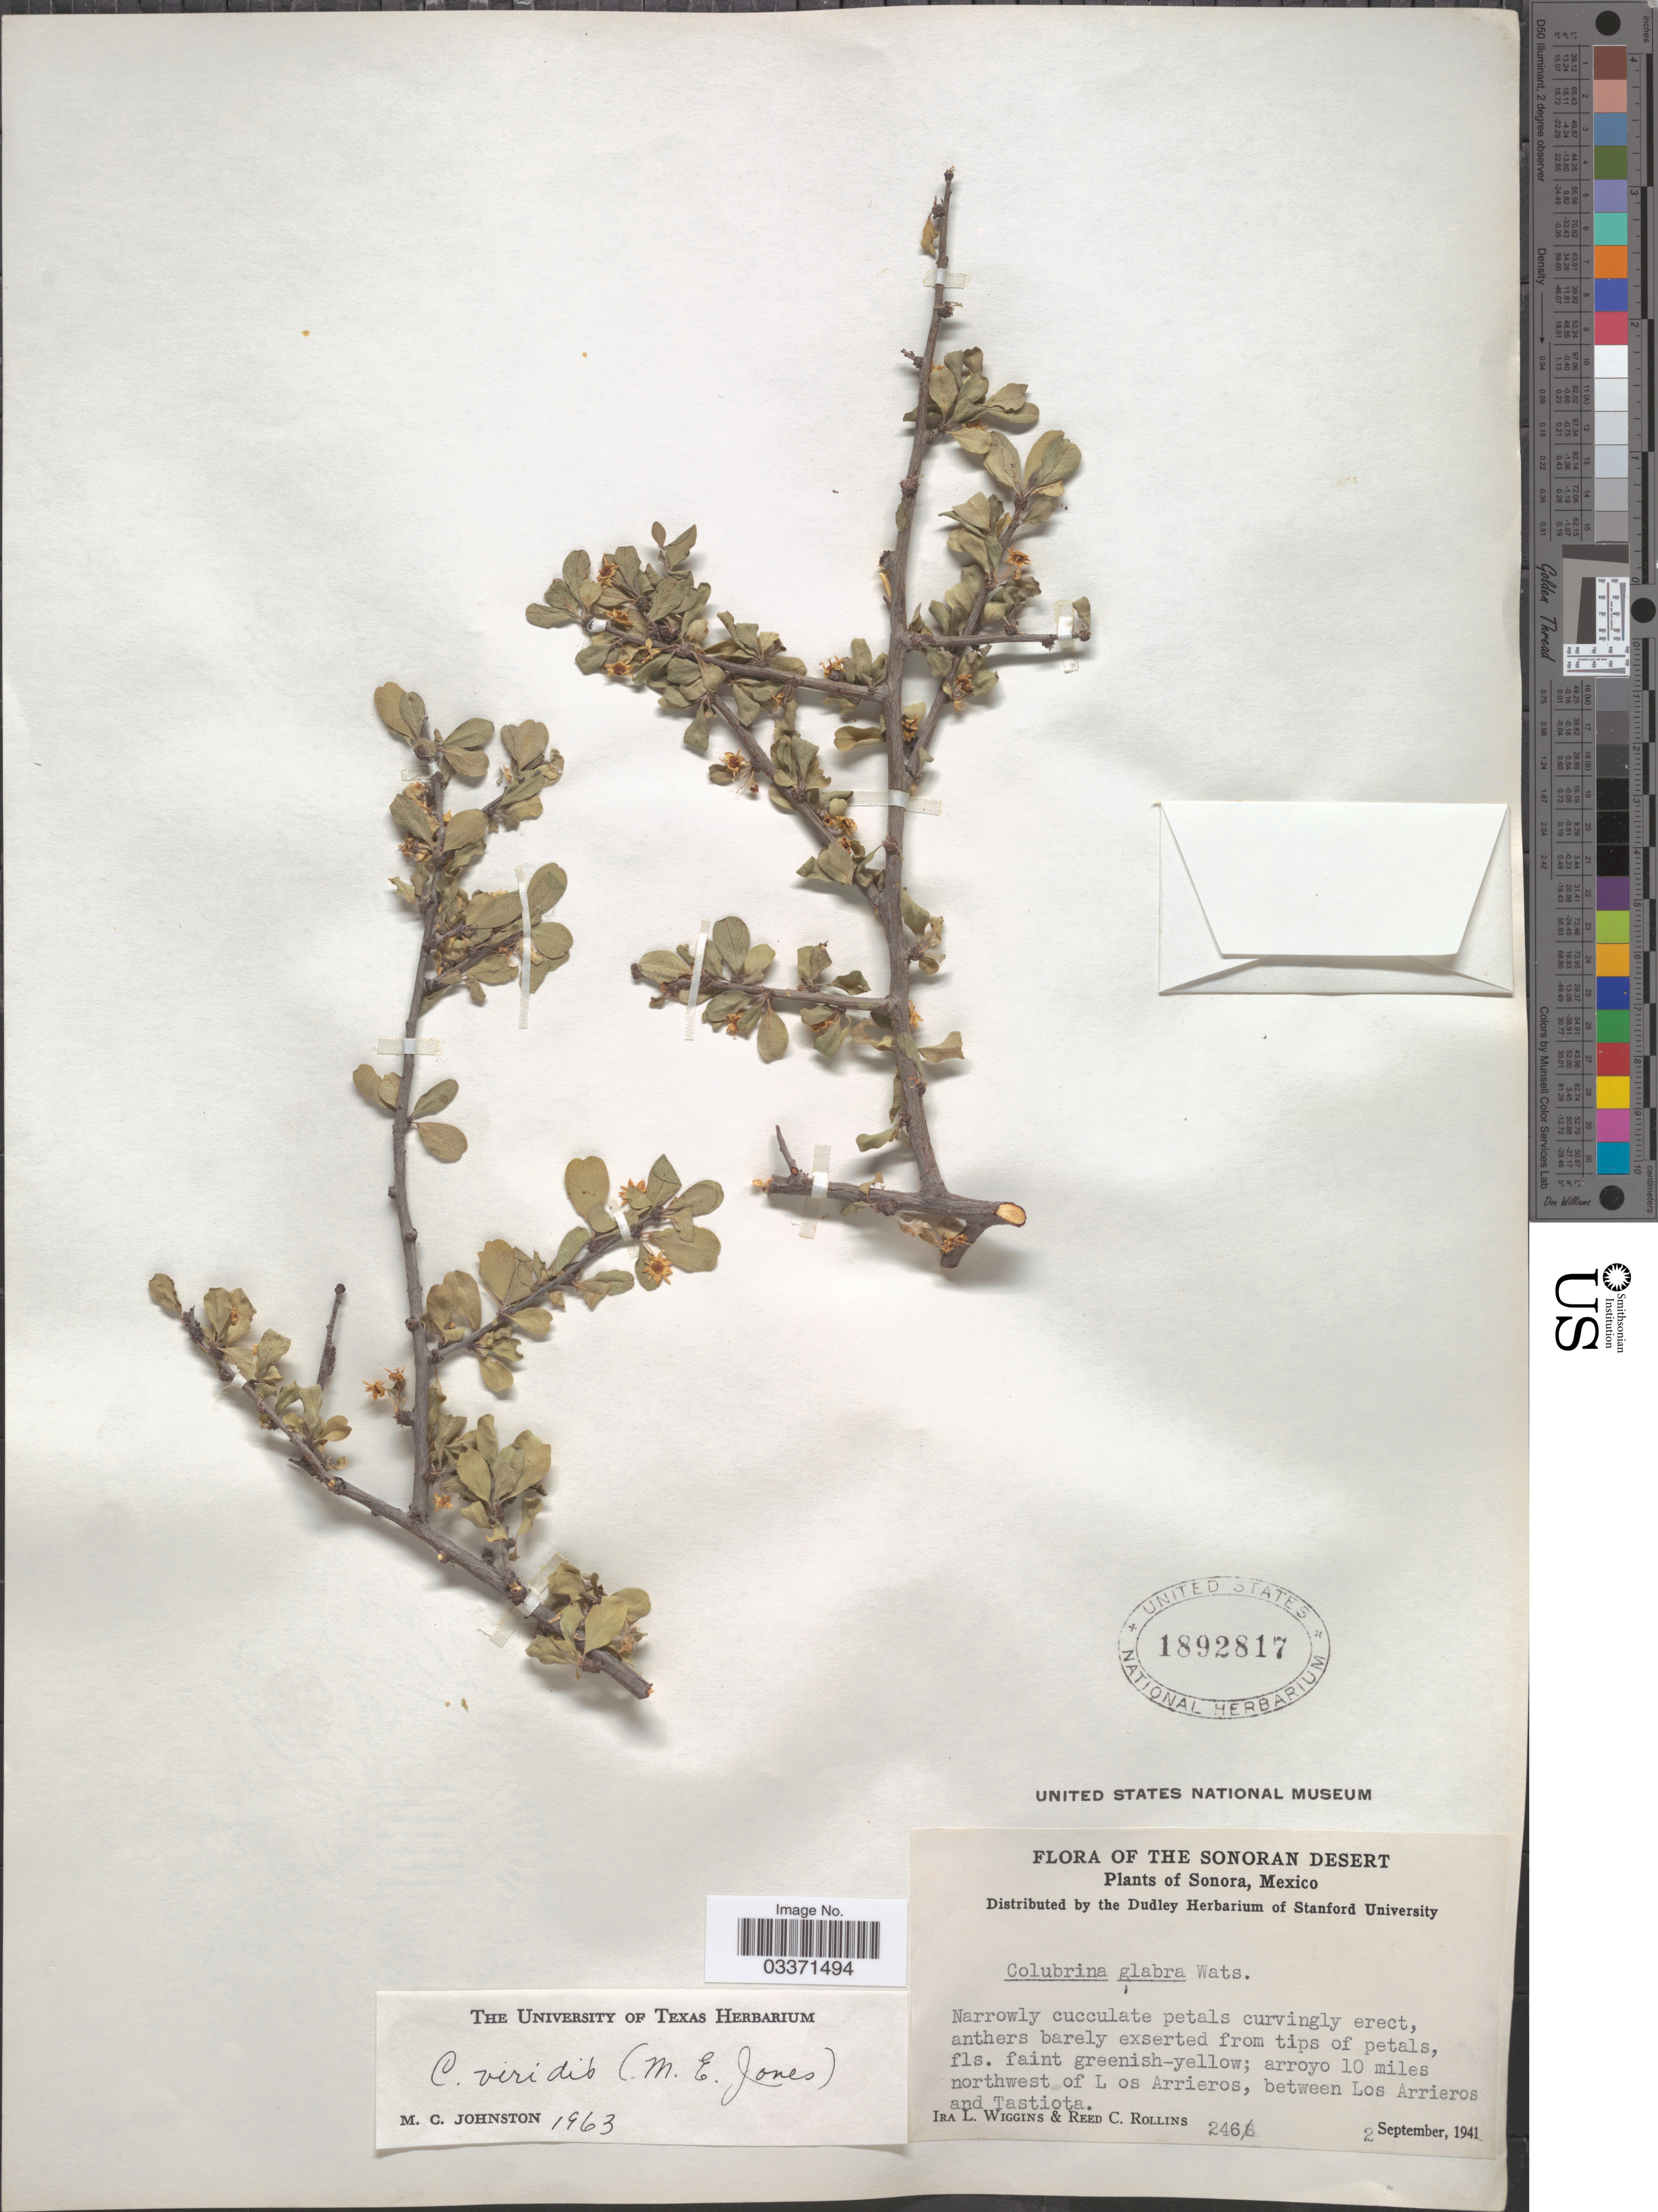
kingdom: Plantae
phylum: Tracheophyta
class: Magnoliopsida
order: Rosales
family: Rhamnaceae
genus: Colubrina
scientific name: Colubrina viridis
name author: (M.E. Jones) M.C. Johnst.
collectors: I. L. Wiggins & R. C. Rollins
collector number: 246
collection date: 1941-09-02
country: Mexico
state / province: Sonora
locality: The Sonoran Desert. Arroyo 10 miles northwest of Los Arrieros, between Los Arrieros and Tastiota.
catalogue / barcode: US 1892817